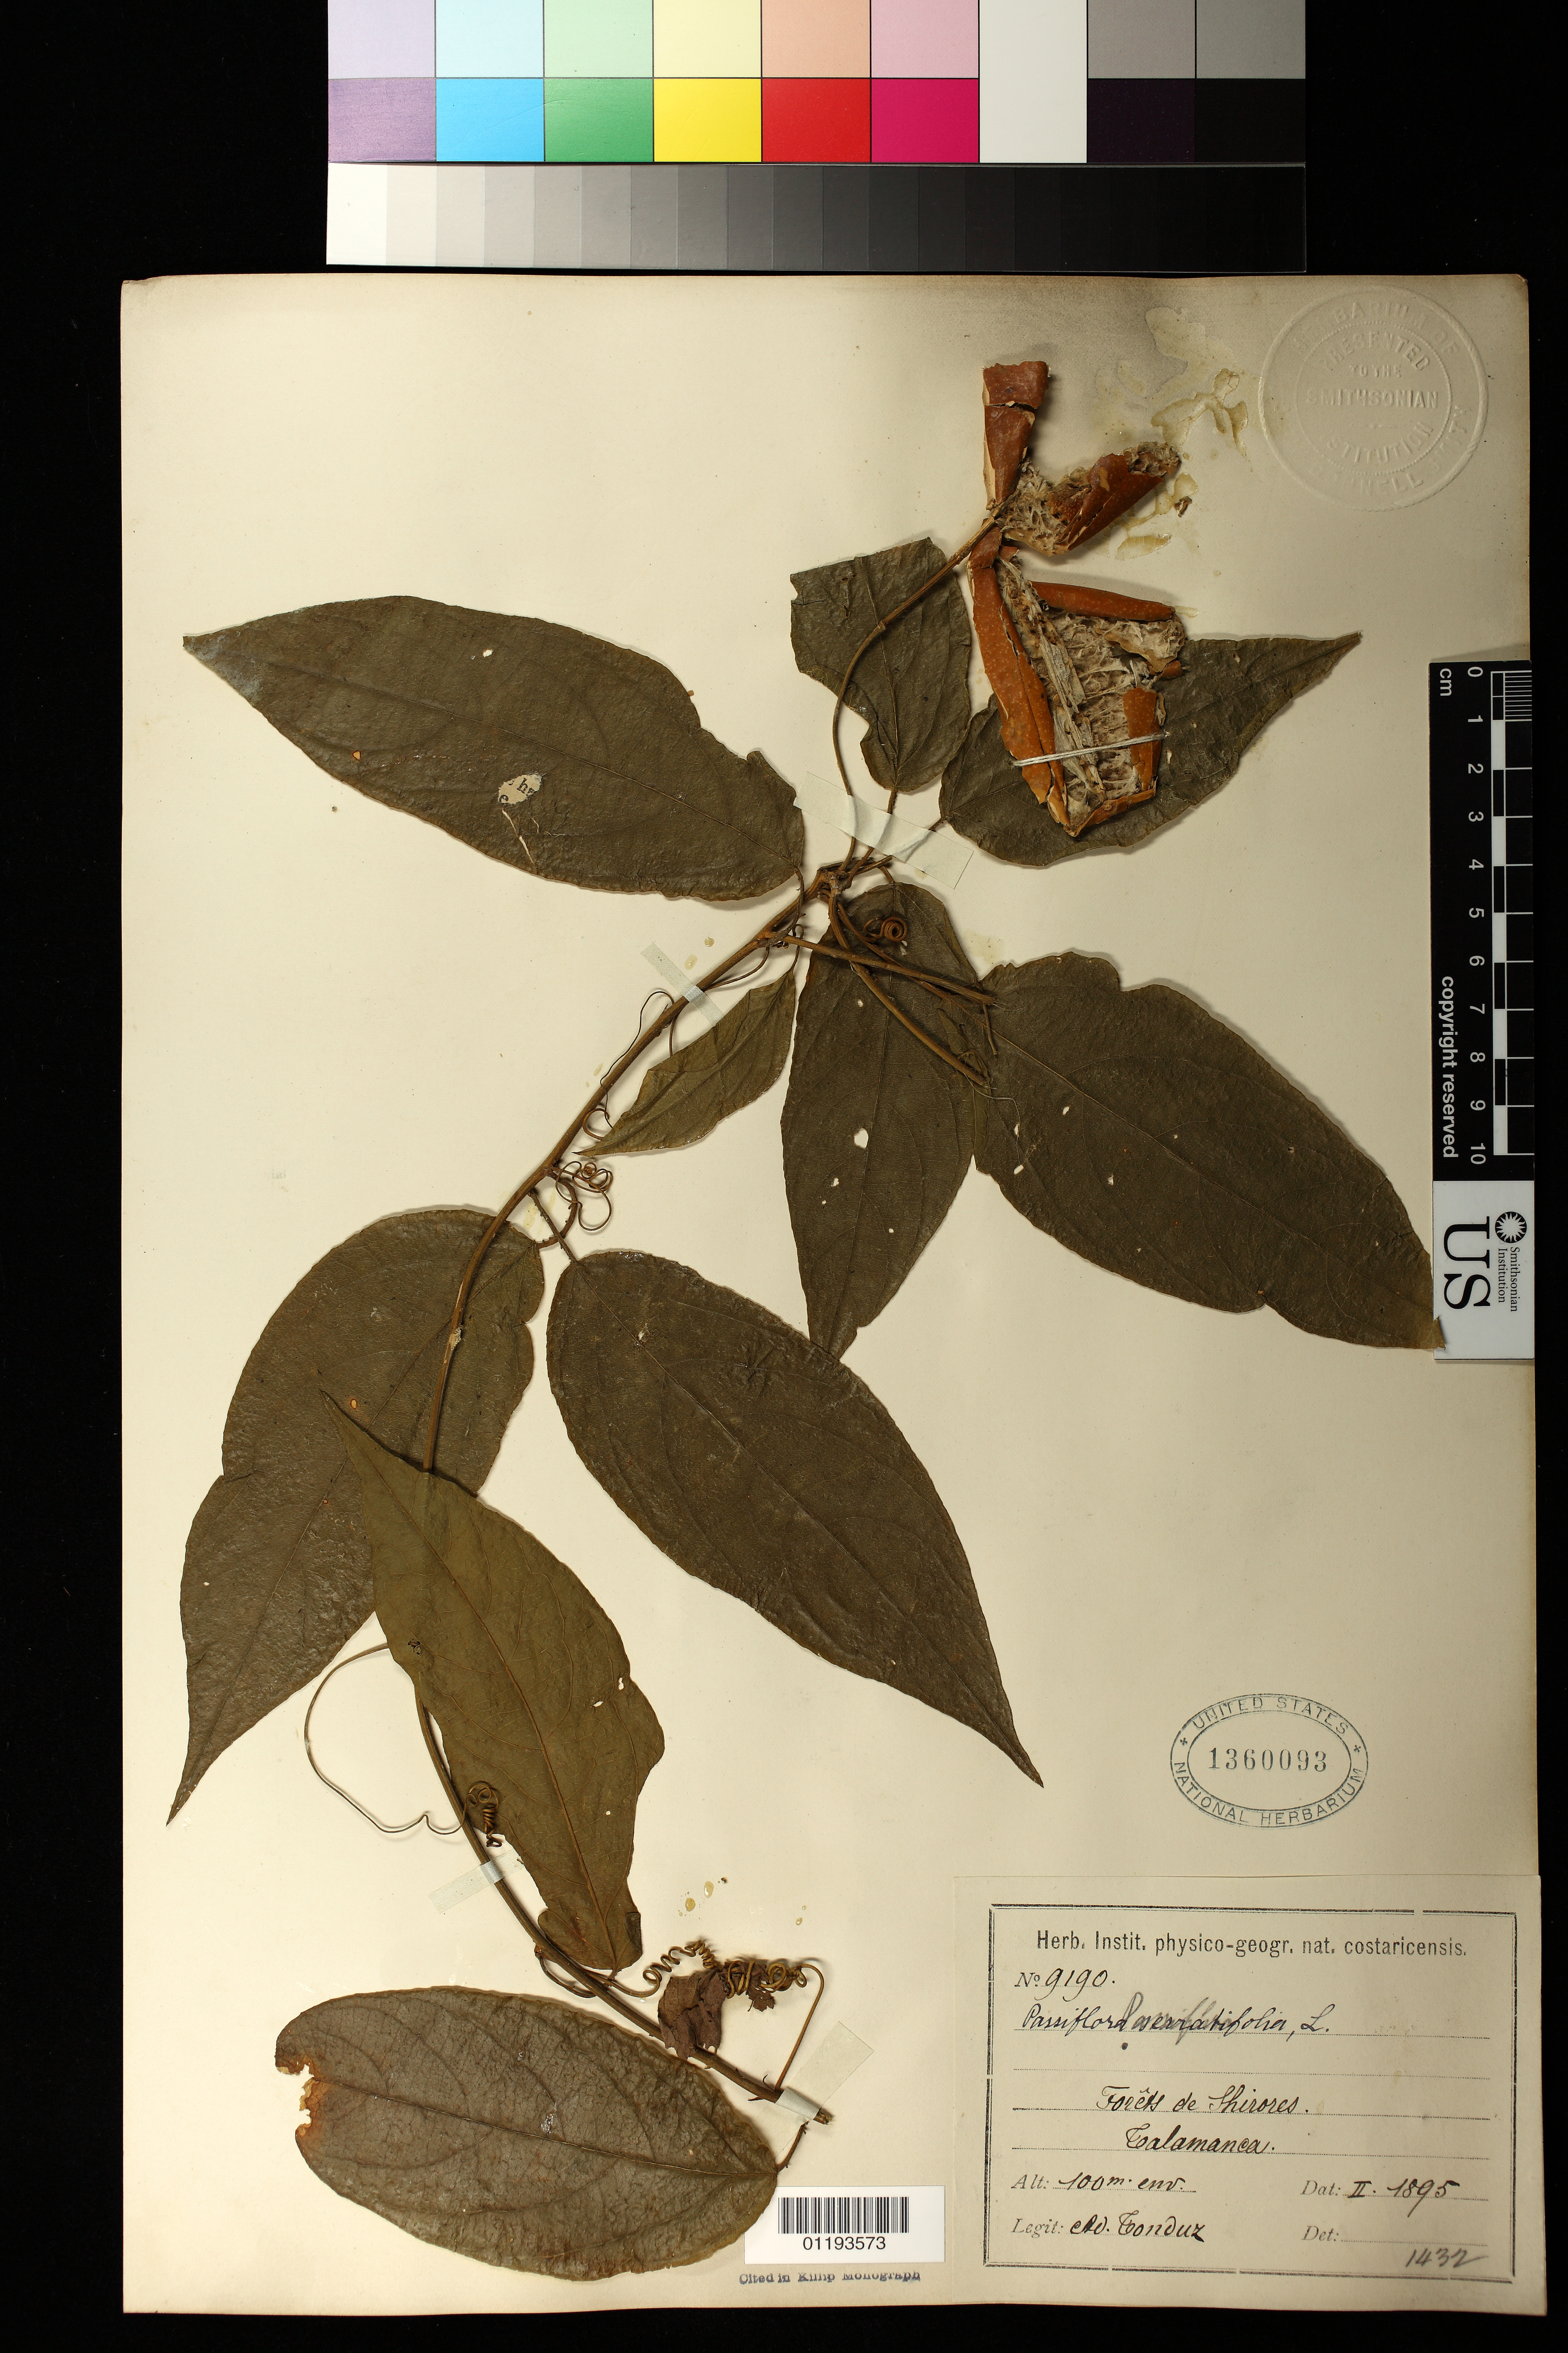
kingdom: Plantae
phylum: Tracheophyta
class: Magnoliopsida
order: Malpighiales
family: Passifloraceae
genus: Passiflora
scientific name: Passiflora serratifolia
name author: L.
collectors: A. Tonduz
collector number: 9190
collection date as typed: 1895-02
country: Costa Rica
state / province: Limón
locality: Talamanca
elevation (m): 100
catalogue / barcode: US 1360093